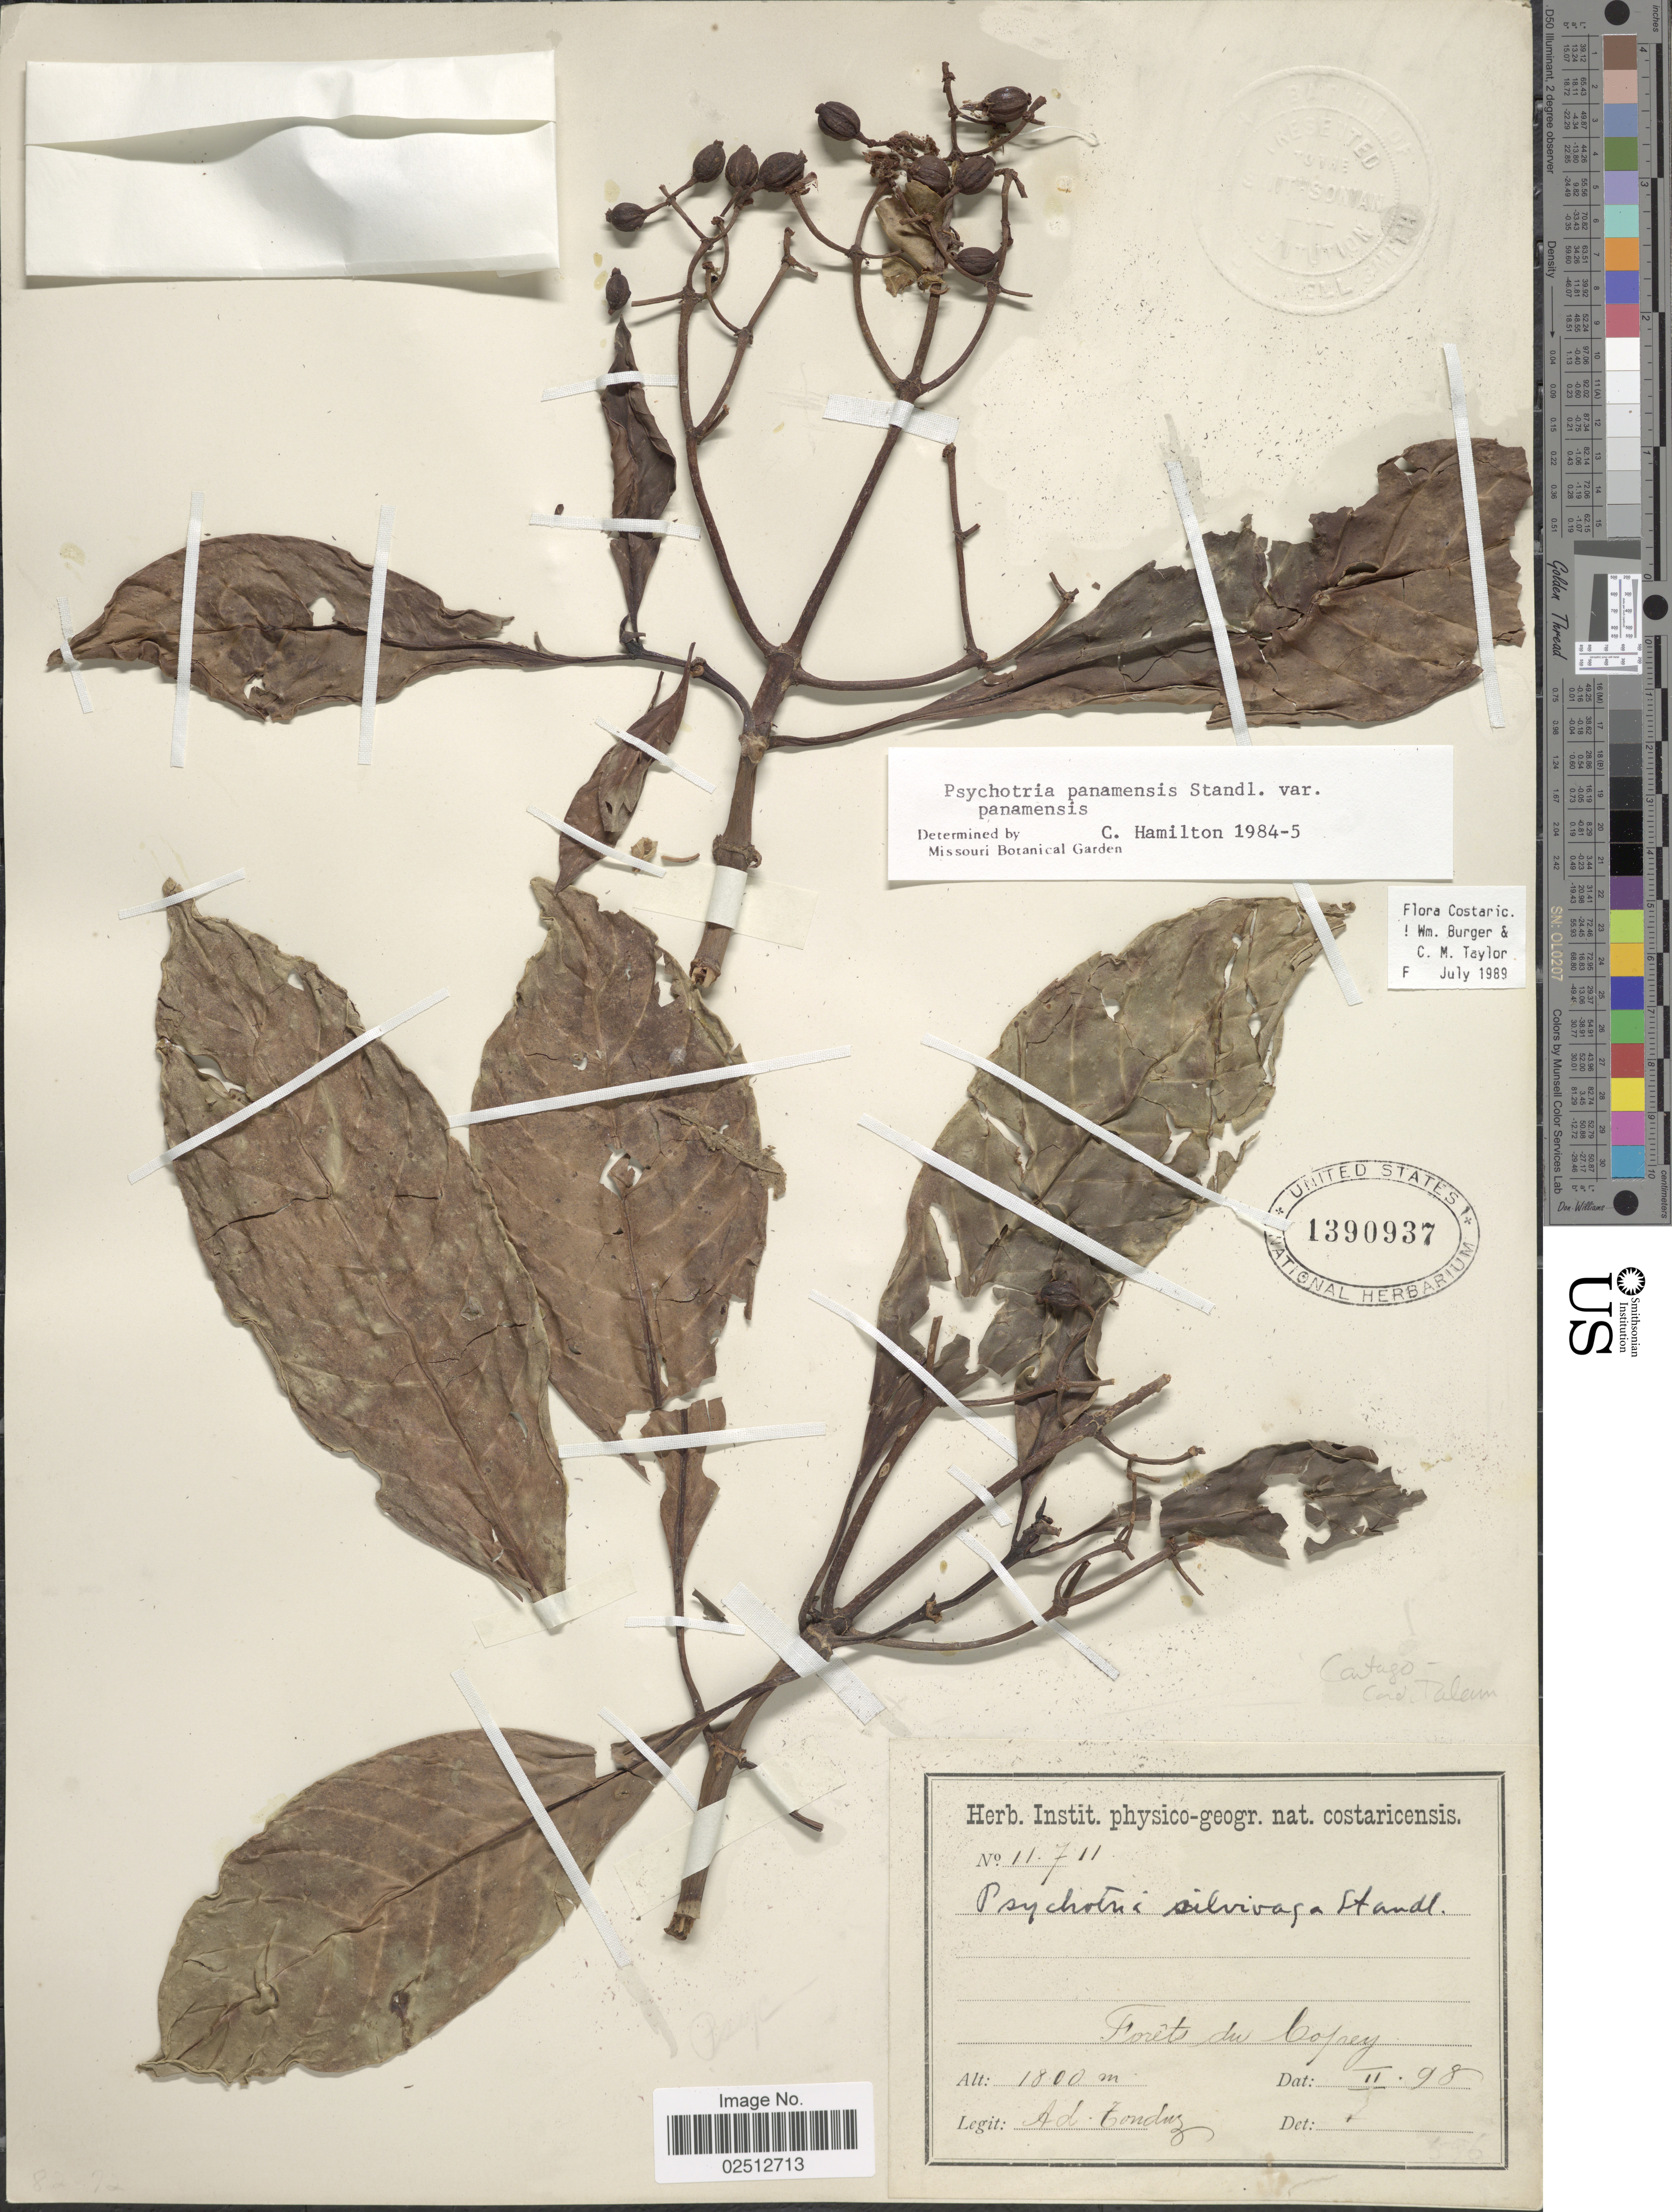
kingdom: Plantae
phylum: Tracheophyta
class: Magnoliopsida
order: Gentianales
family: Rubiaceae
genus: Psychotria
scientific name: Psychotria panamensis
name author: Standl.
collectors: A. Tonduz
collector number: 11711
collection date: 1898-02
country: Costa Rica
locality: Forets du Copey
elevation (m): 1800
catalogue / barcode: US 1390937